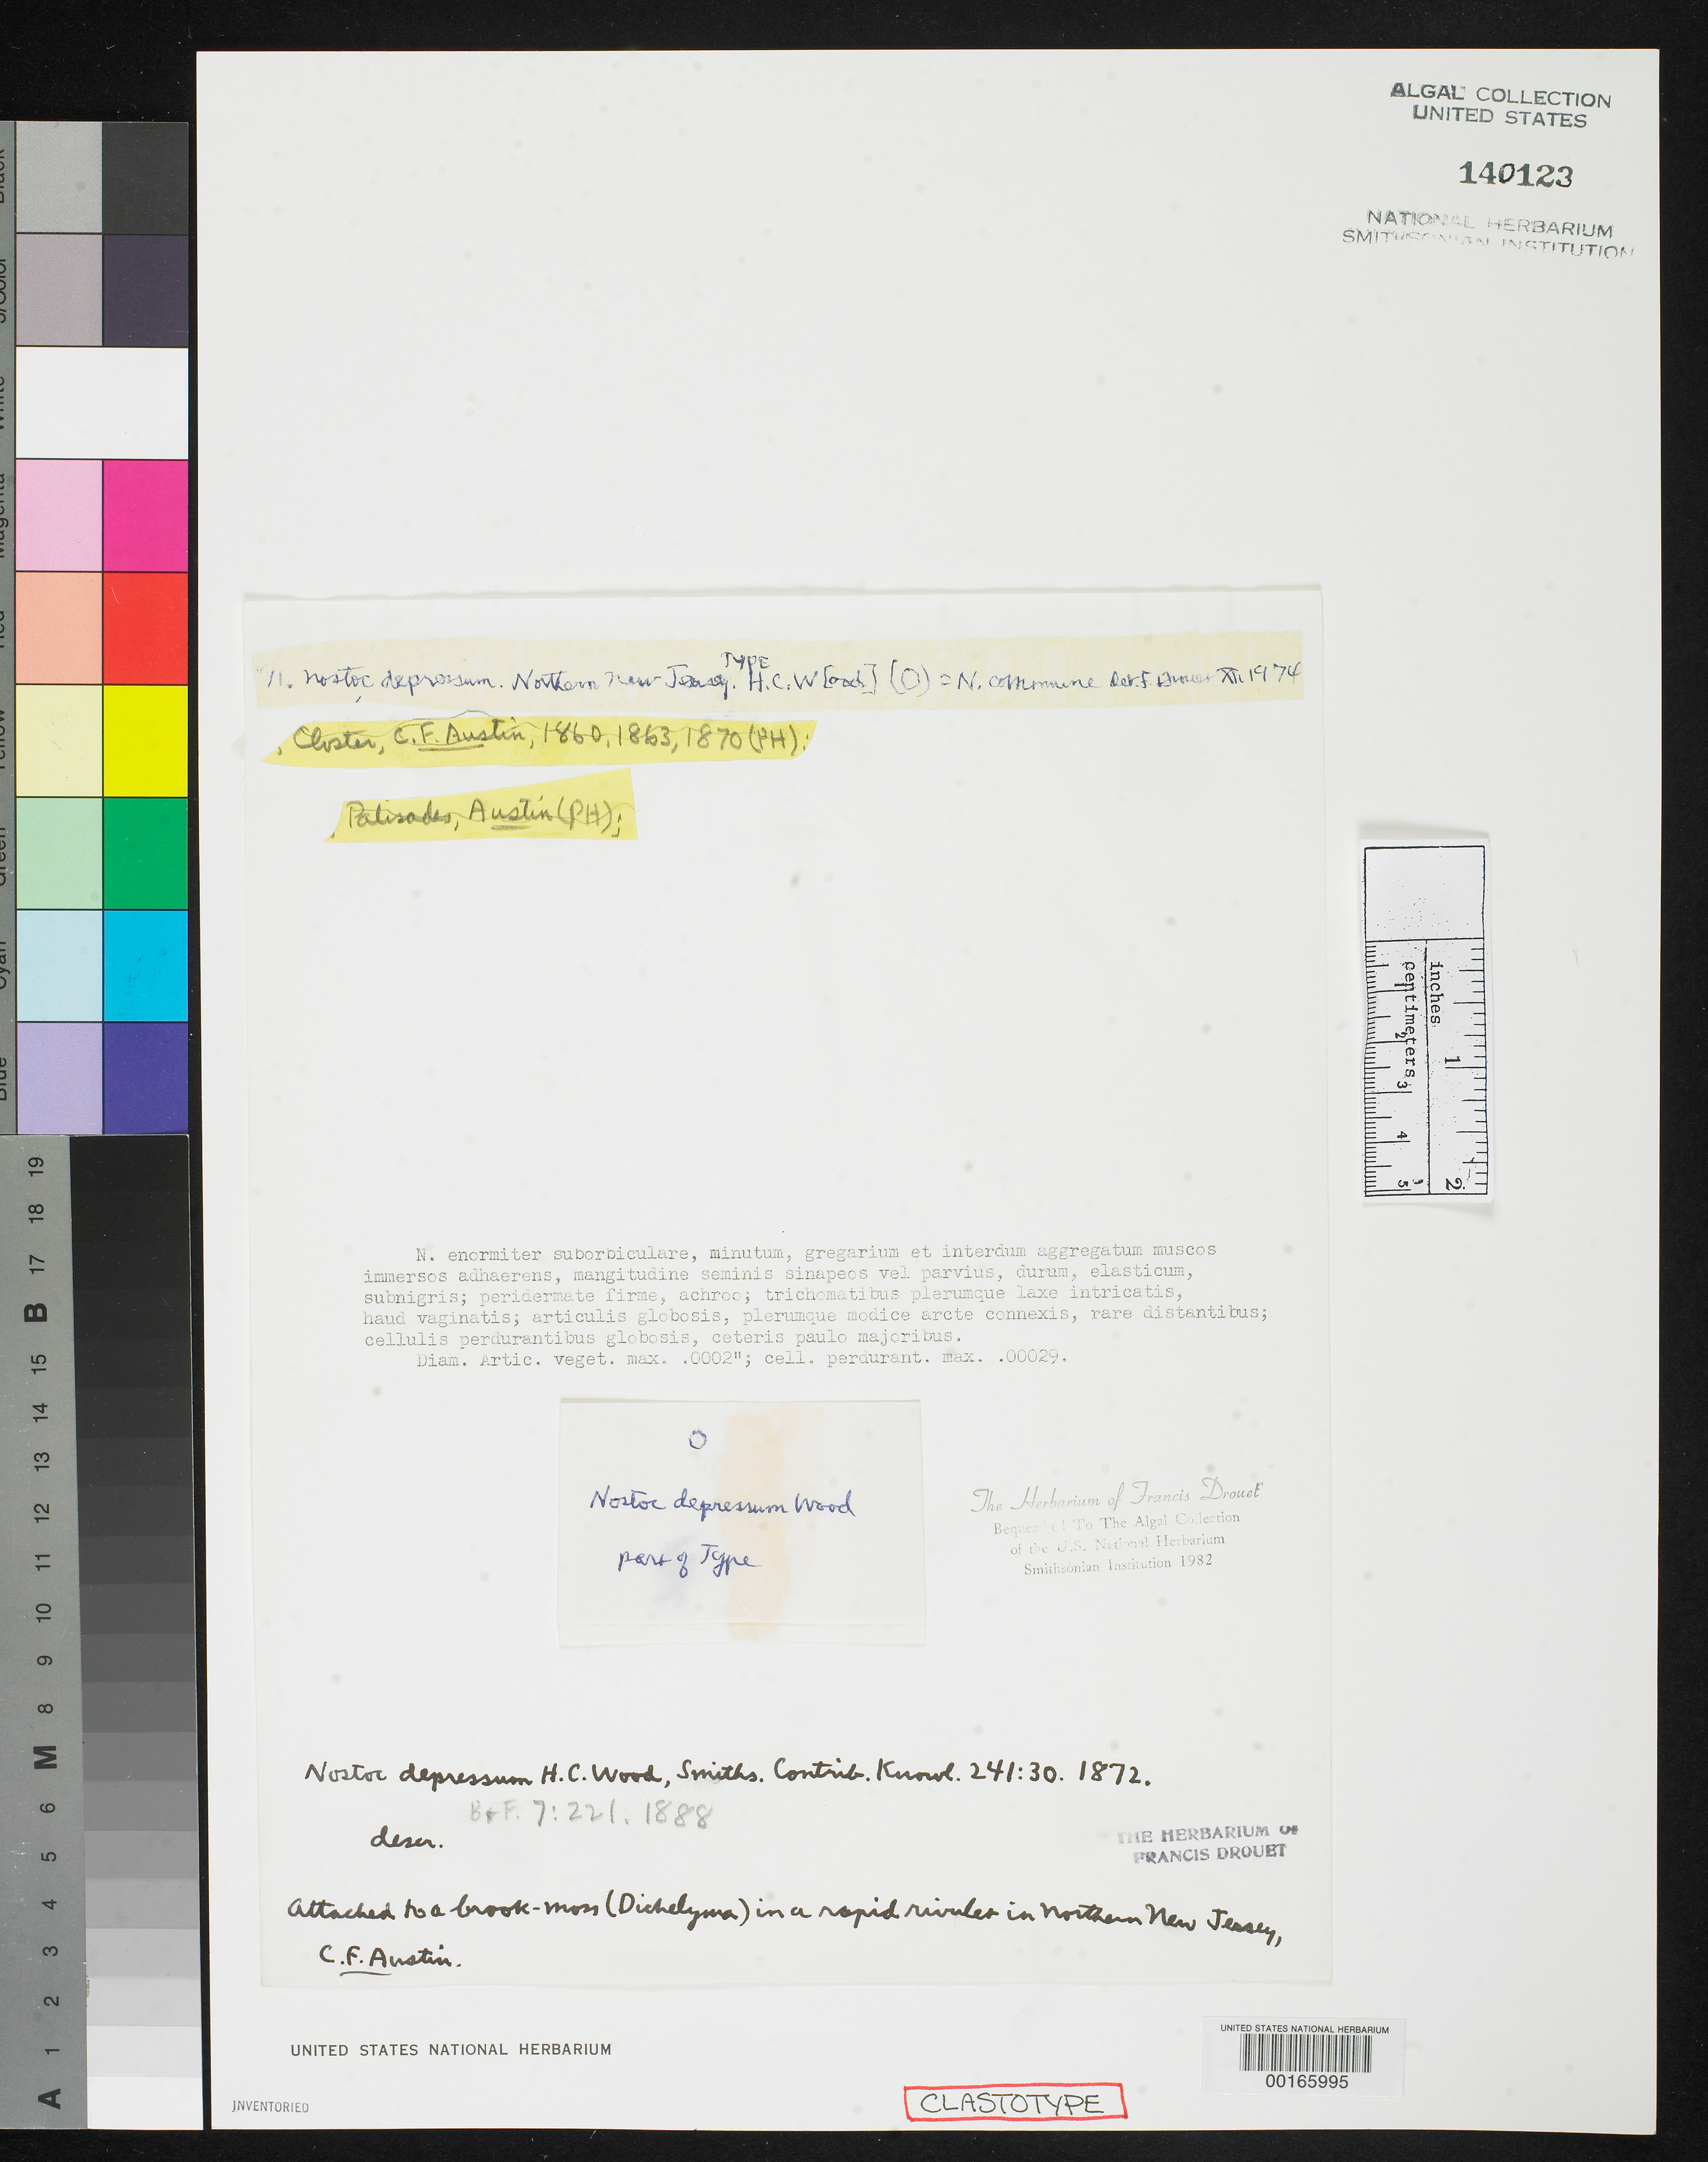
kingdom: Bacteria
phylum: Cyanobacteria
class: Cyanobacteriia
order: Cyanobacteriales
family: Nostocaceae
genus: Nostoc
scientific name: Nostoc depressum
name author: H.C. Wood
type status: Clastotype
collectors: C. F. Austin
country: United States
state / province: New Jersey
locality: Northern part of state.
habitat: Attached to Dichelyma in rapid rivulet.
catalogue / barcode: US 140123